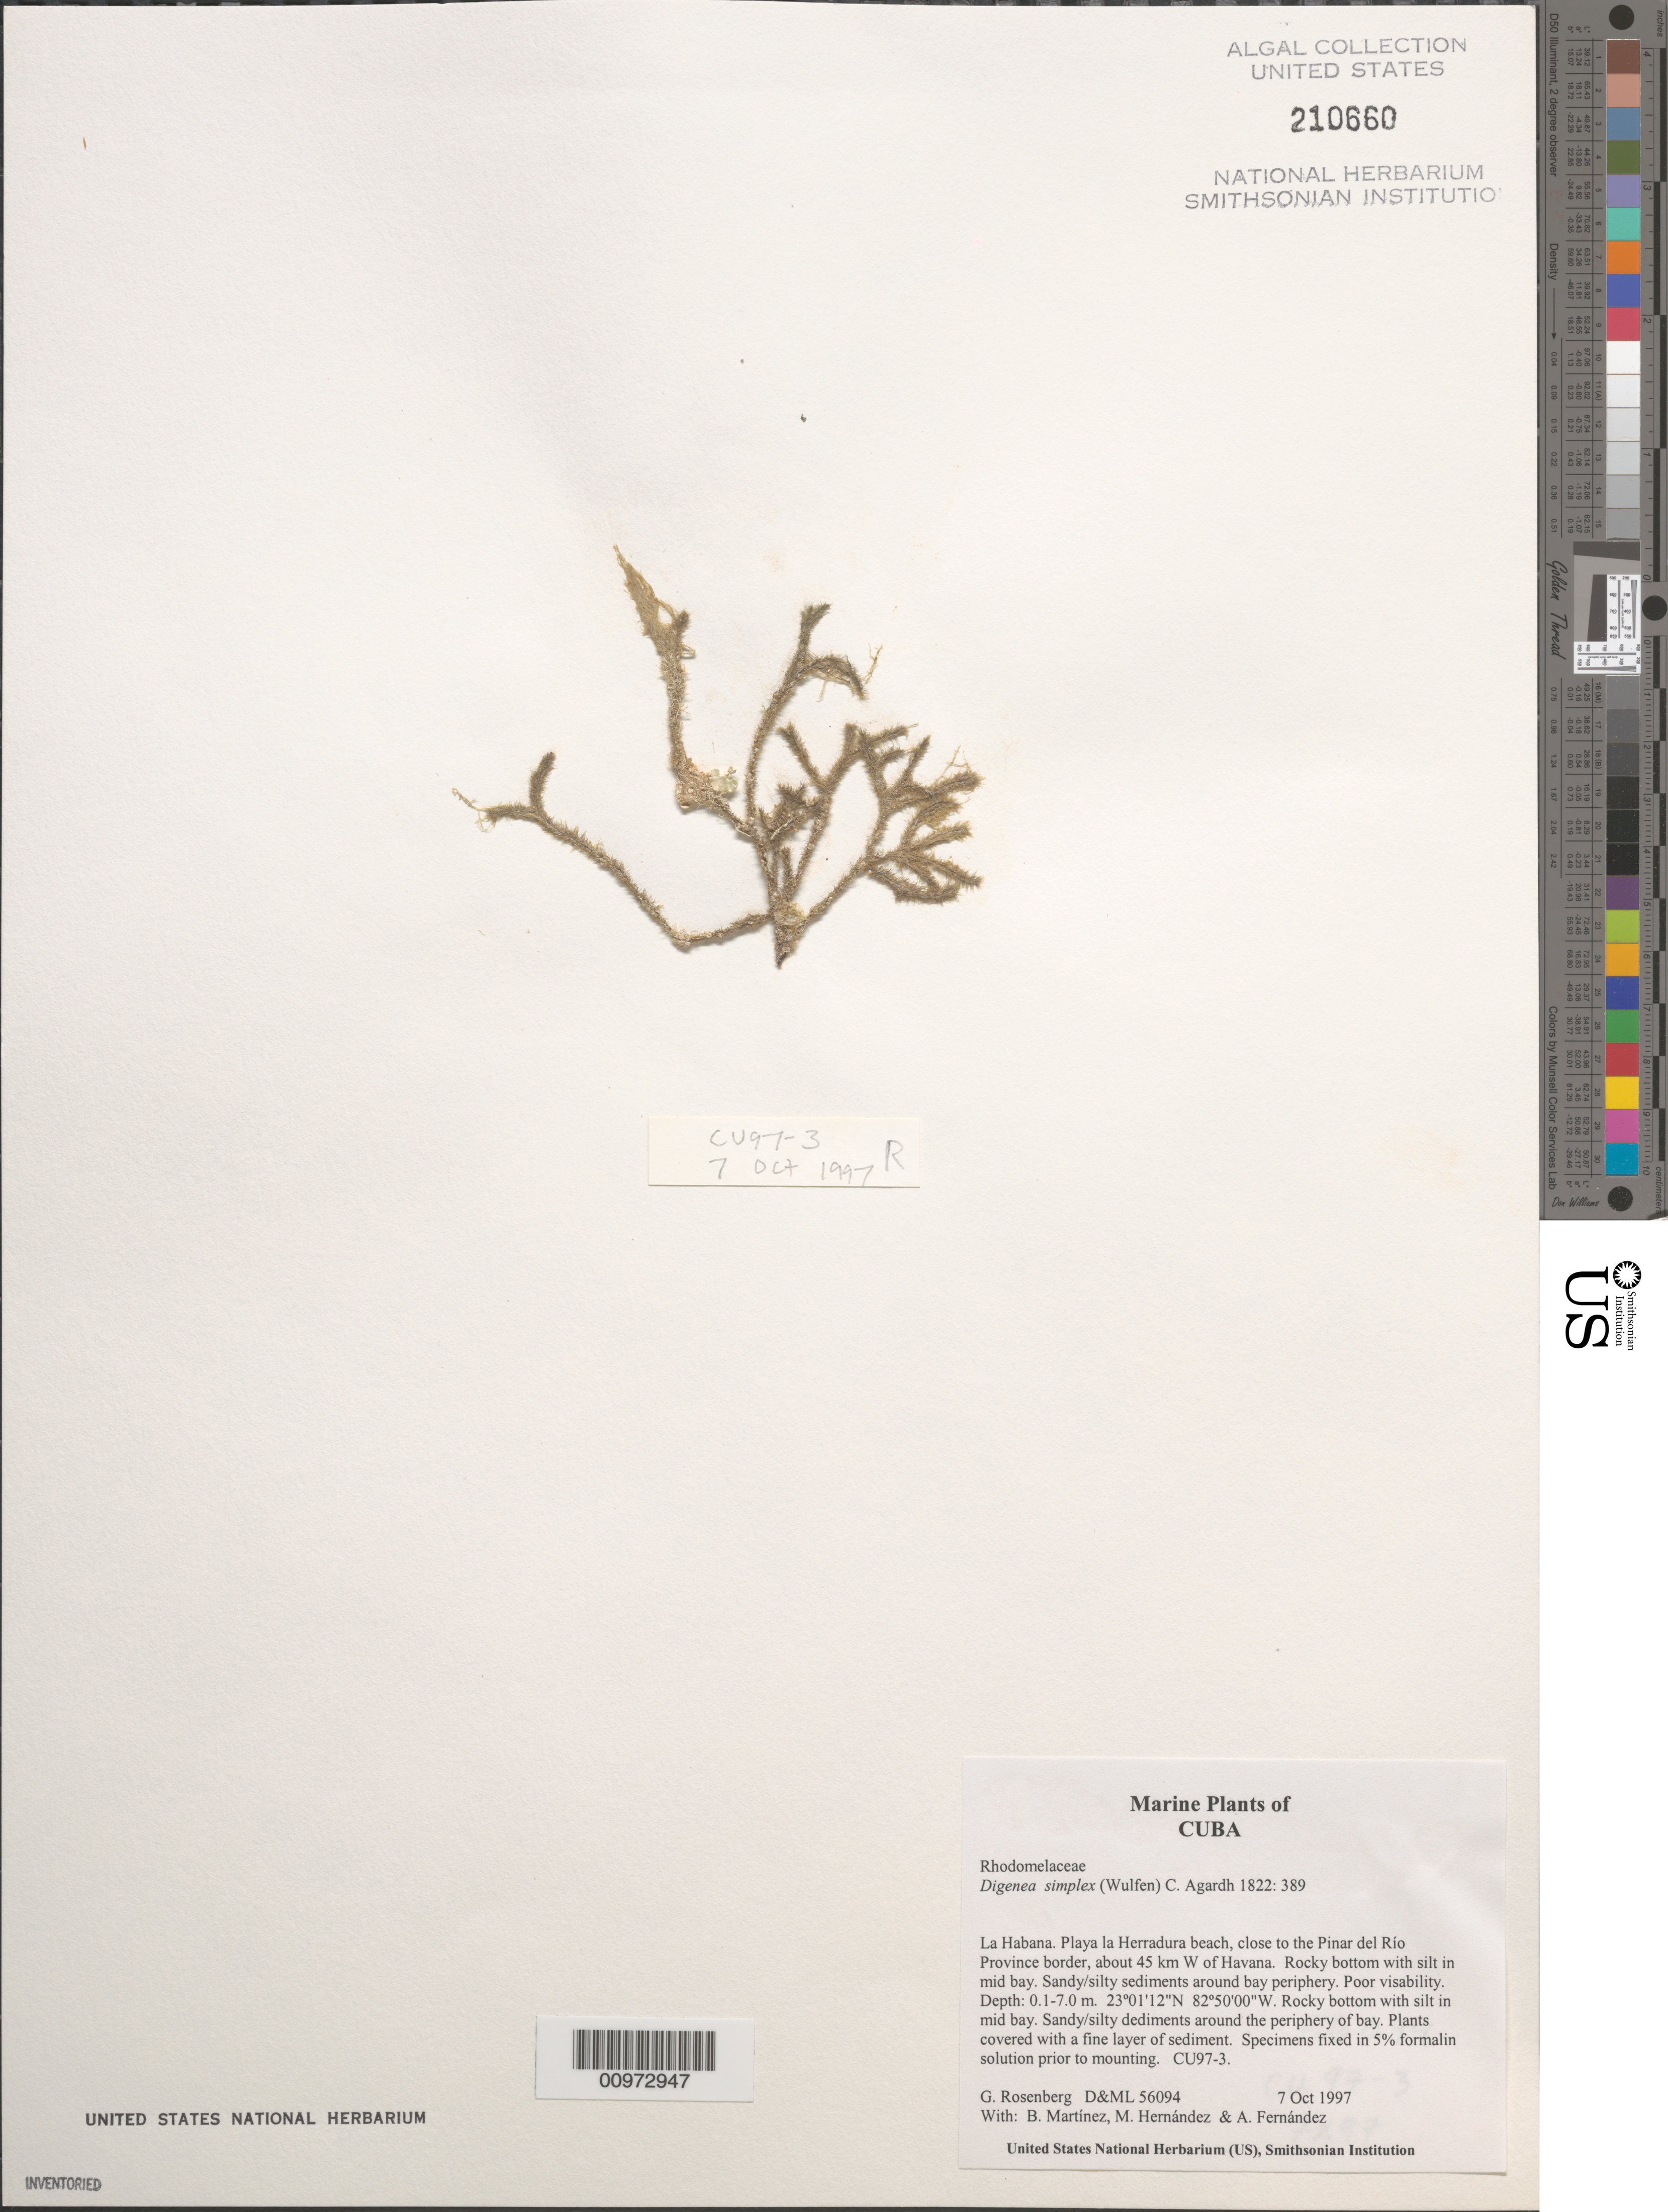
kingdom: Plantae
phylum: Rhodophyta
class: Florideophyceae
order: Ceramiales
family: Rhodomelaceae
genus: Digenea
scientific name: Digenea simplex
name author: (Wulfen) C. Agardh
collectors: G. Rosenberg, B. Martinez, M. Hernandez & A. Fernandez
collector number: D&ML 56094 & CU97-3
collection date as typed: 07 Oct 1997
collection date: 1997-10-07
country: Cuba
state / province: La Habana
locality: Playa la Herradura Beach, close to Pinar del Rio Province border, ca. 45 km west of Havana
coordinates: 23 01'12"N, 82 50'00"W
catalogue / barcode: US 210660